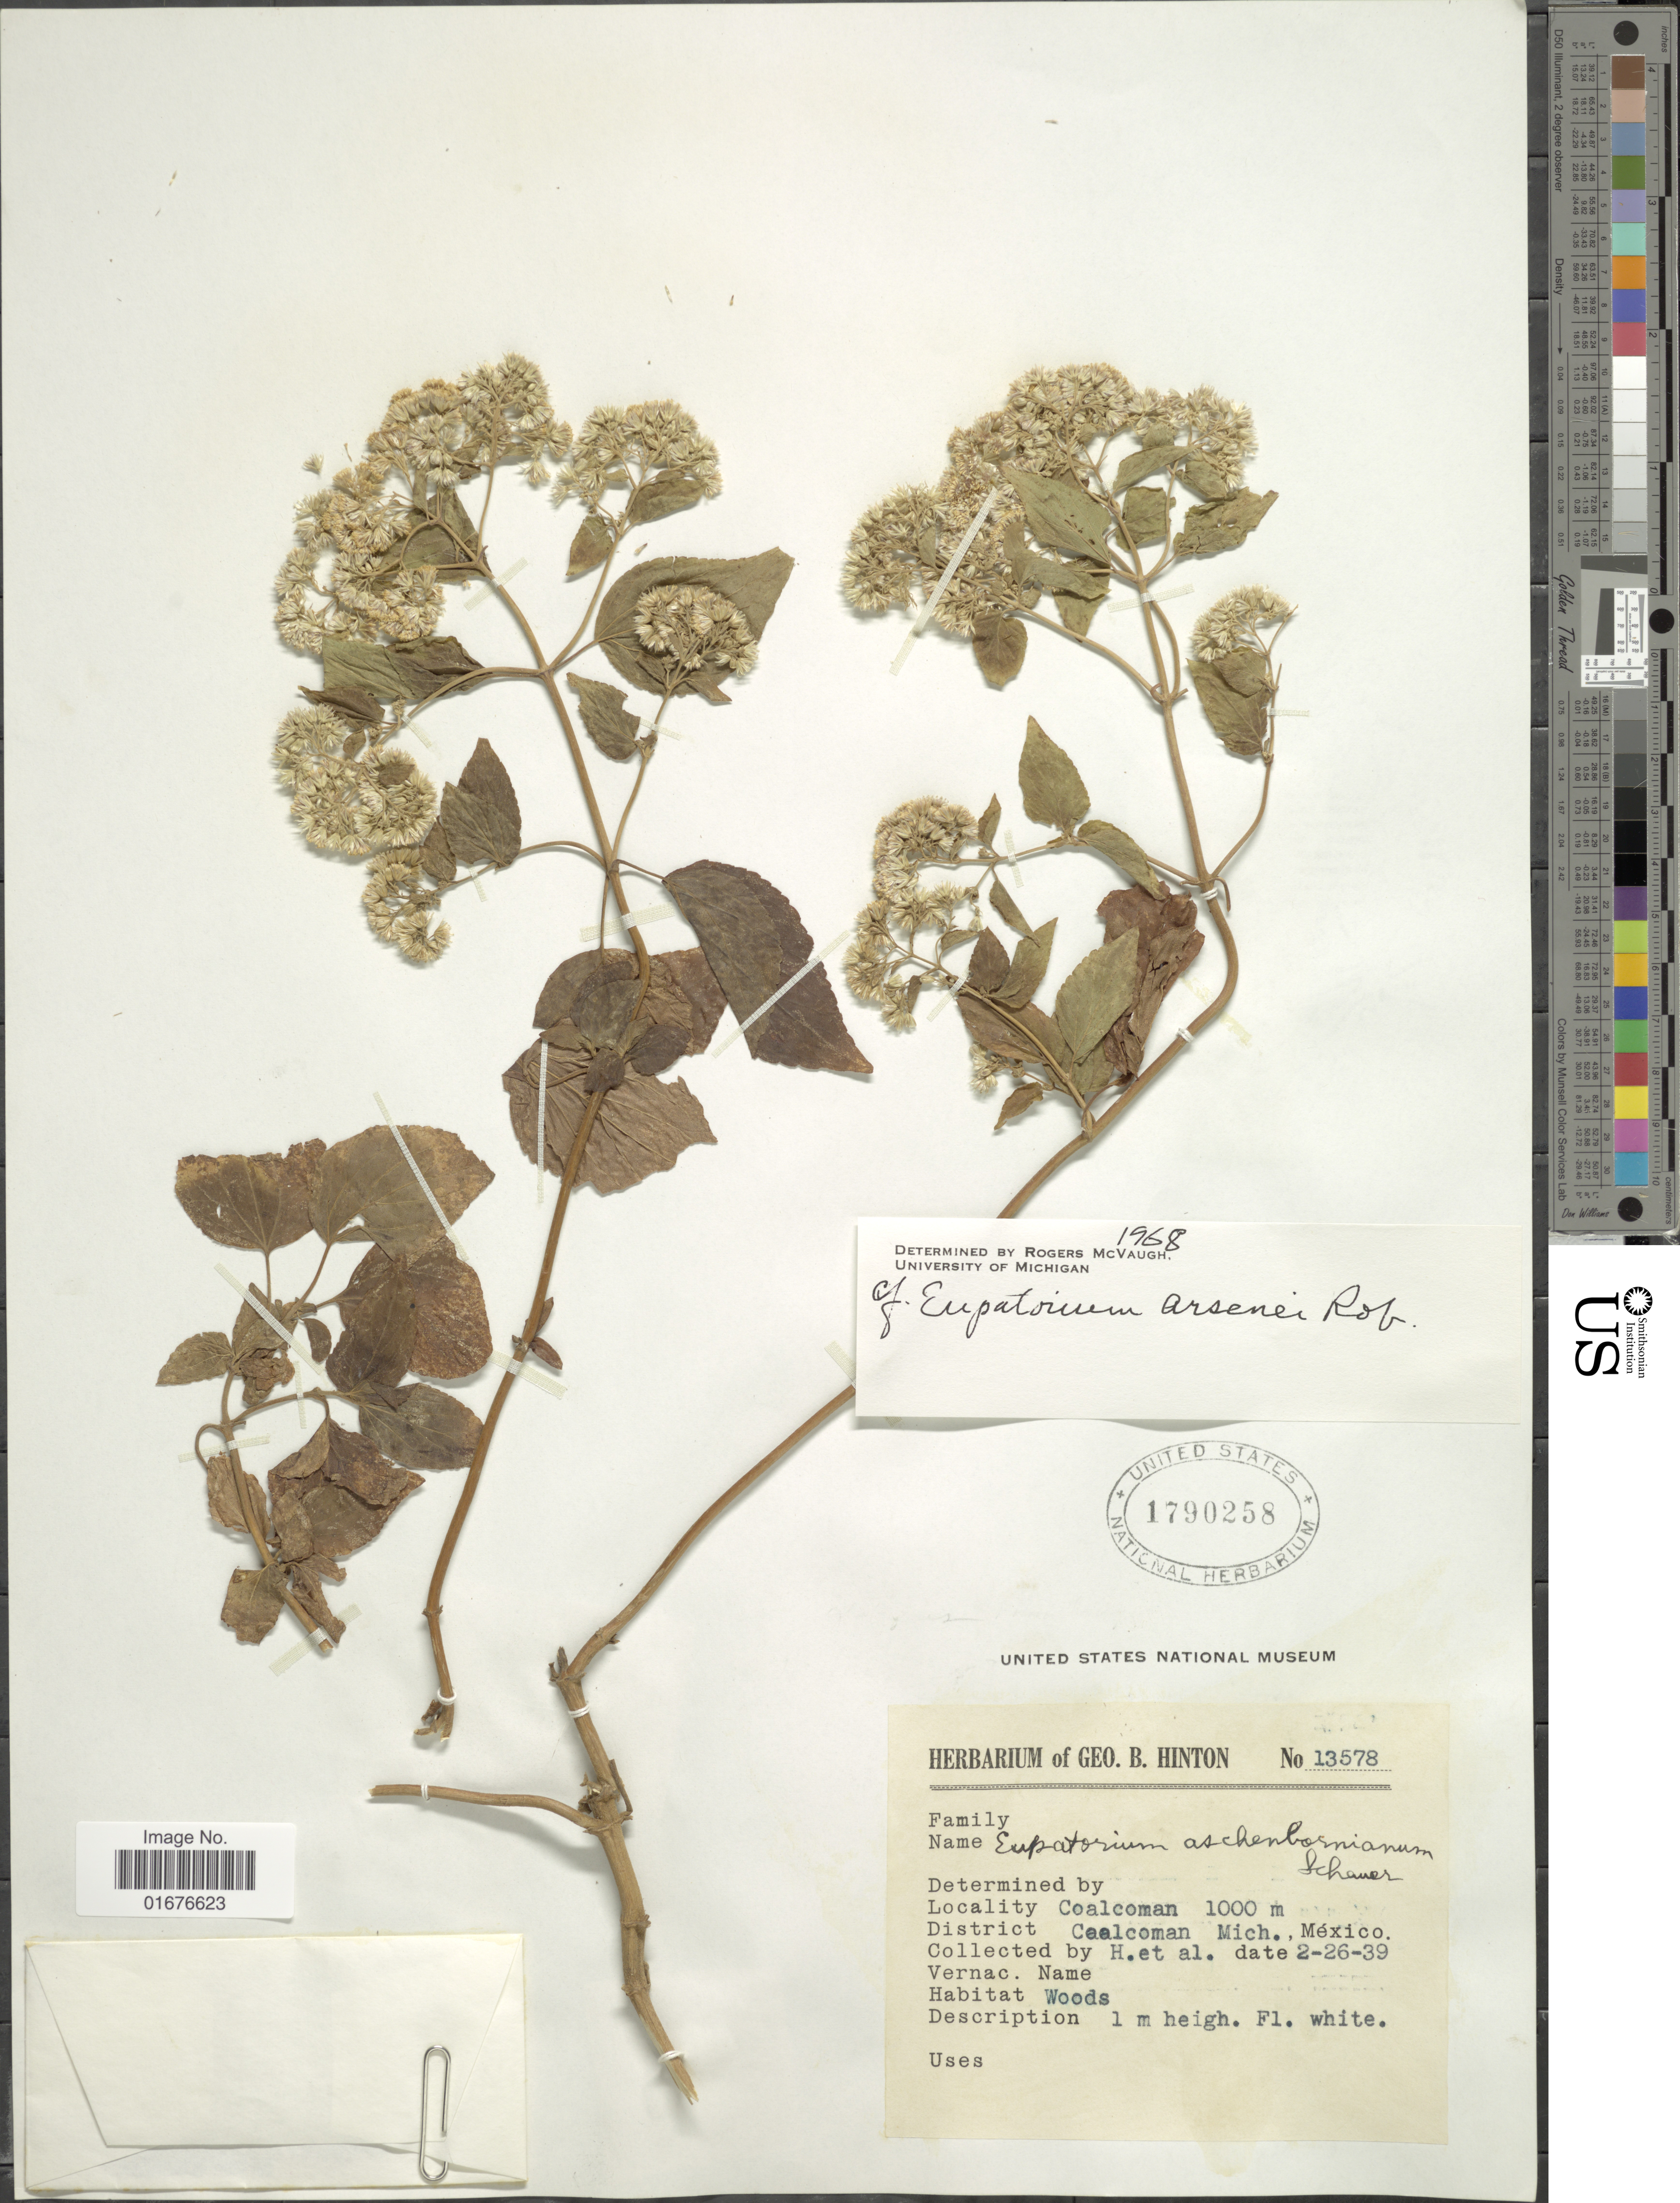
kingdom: Plantae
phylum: Tracheophyta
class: Magnoliopsida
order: Asterales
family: Asteraceae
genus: Ageratina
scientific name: Ageratina pichinchensis var. bustamenta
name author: (DC.) R.M. King & H. Rob.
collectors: G. B. Hinton & et al.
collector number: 13578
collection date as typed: Transcribed d/m/y: 26/2/39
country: Mexico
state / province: Michoacán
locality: Coacoman, District Coalcoman, woods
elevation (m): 1000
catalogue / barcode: US 1790258